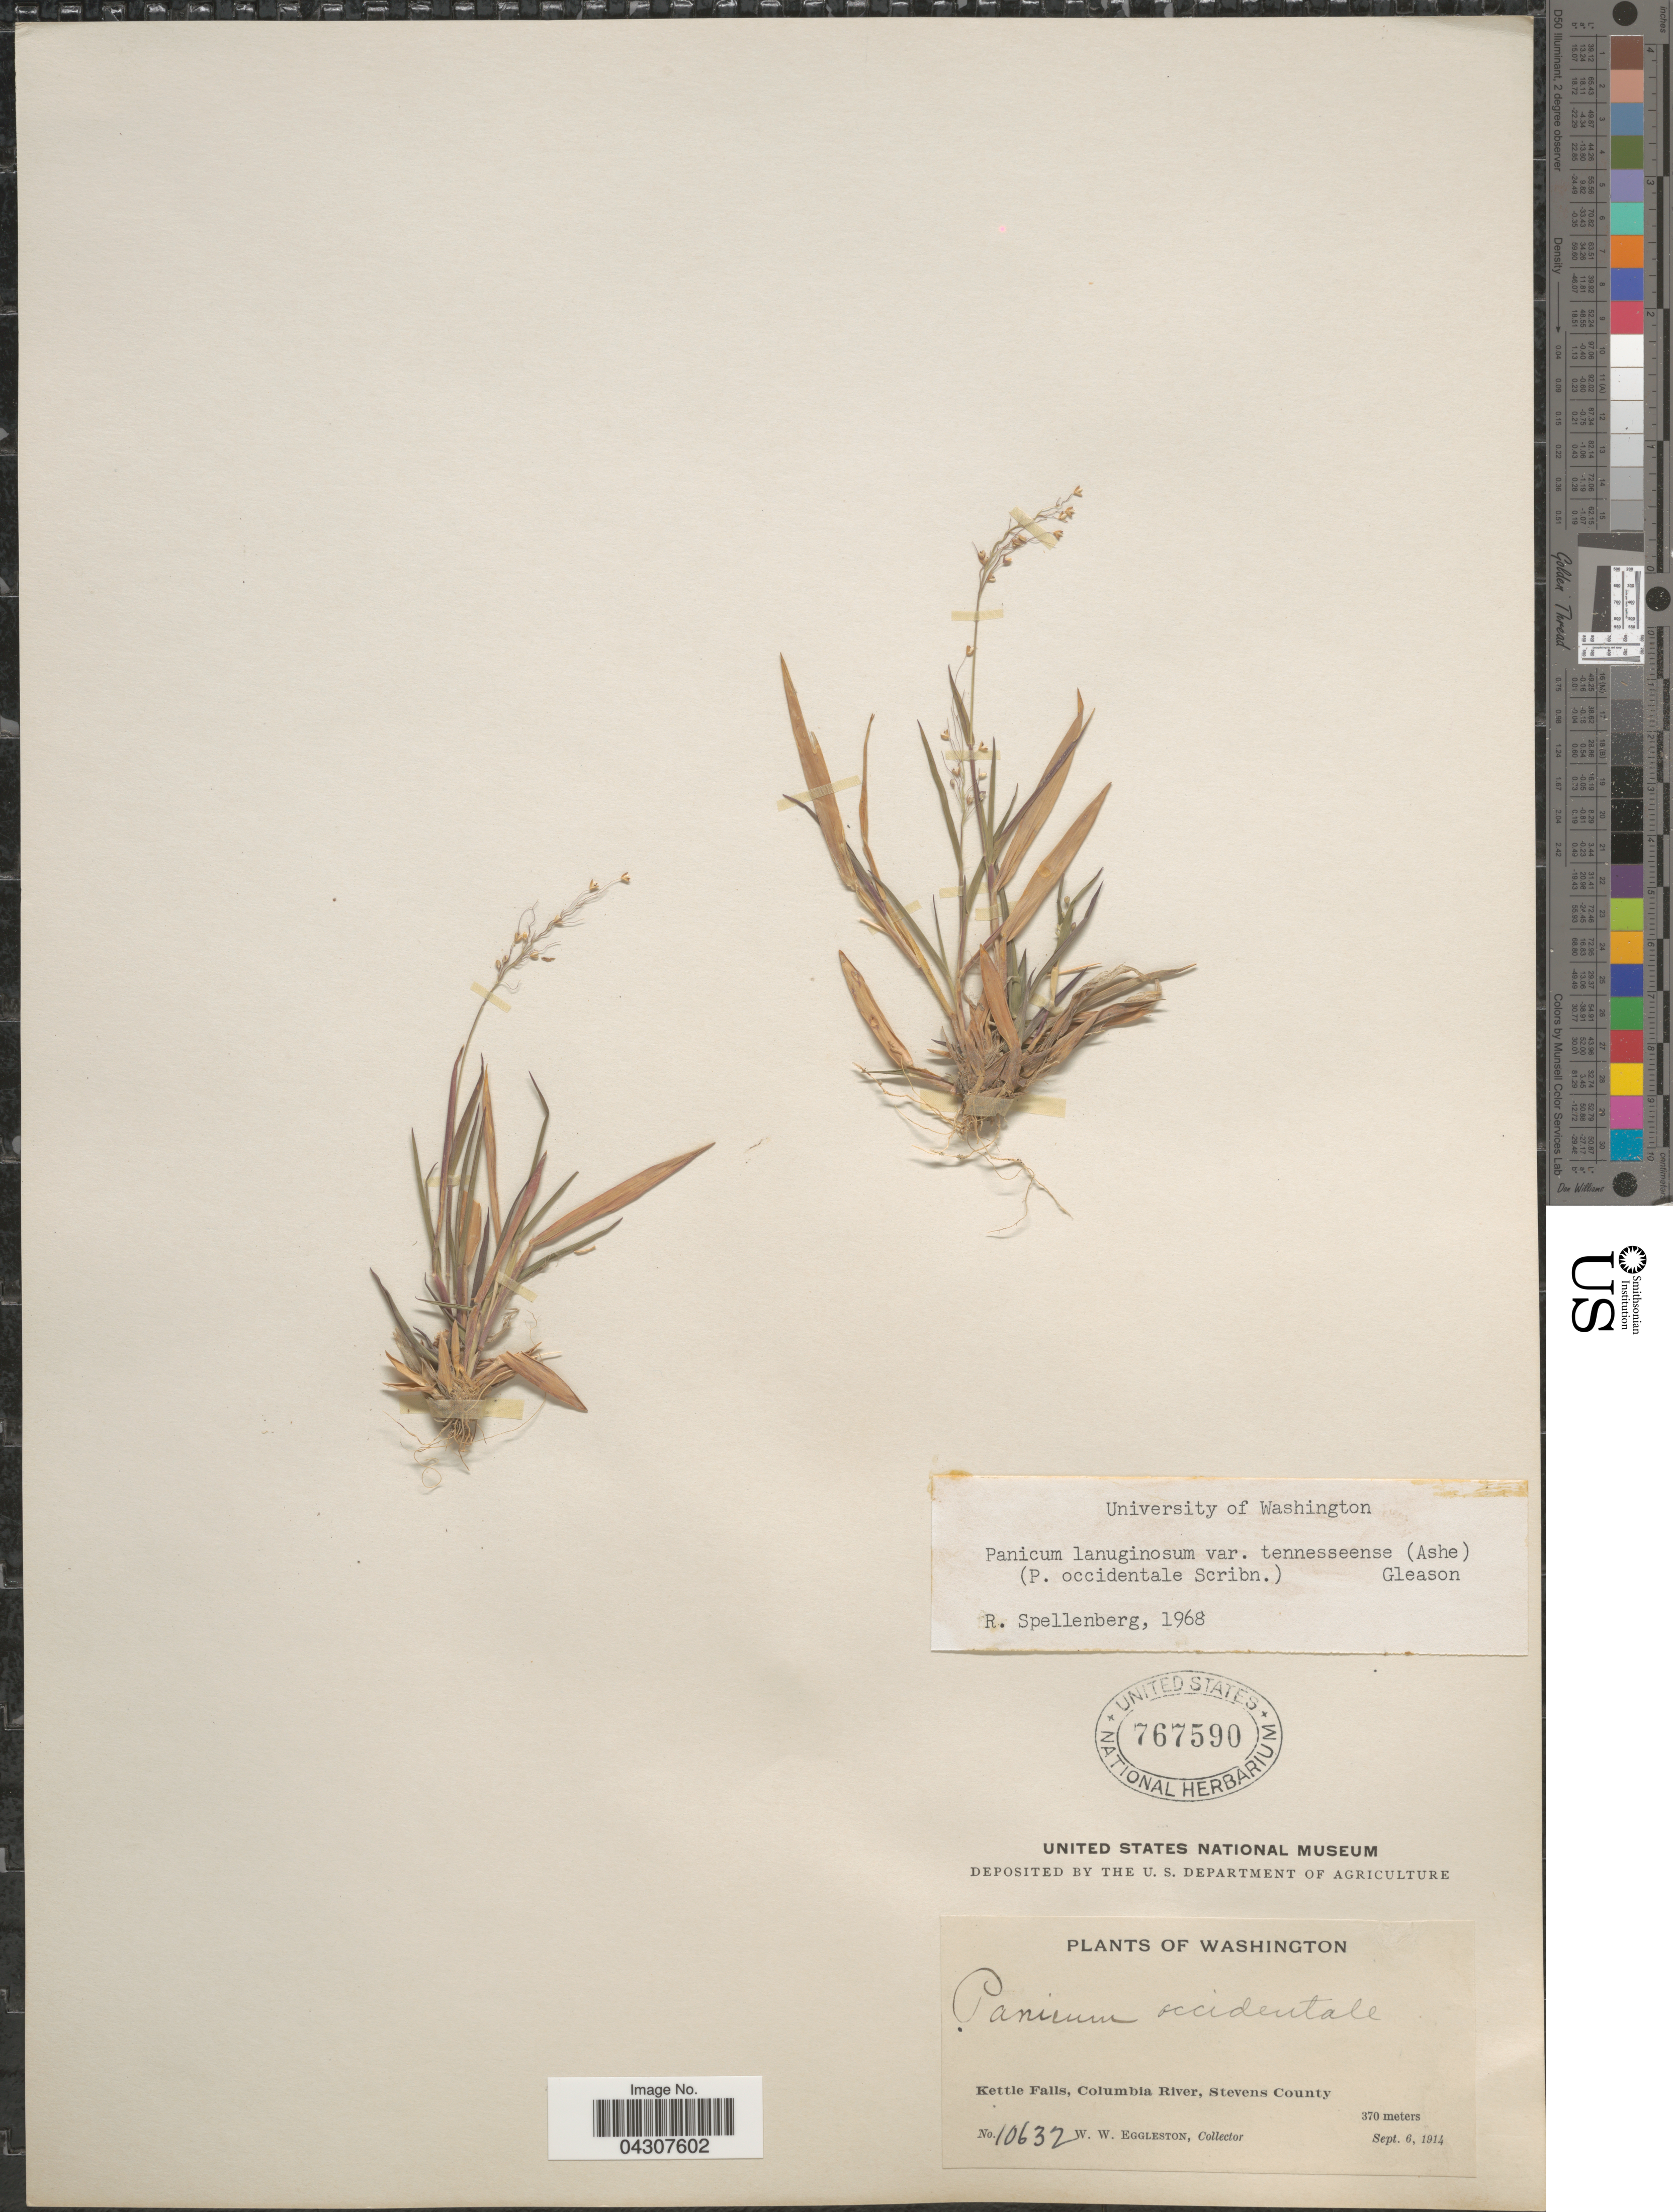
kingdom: Plantae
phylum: Tracheophyta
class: Liliopsida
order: Poales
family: Poaceae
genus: Dichanthelium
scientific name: Dichanthelium acuminatum var. acuminatum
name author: (Sw.) Gould & C.A. Clark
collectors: W. W. Eggleston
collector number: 10632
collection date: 1914-09-06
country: United States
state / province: Washington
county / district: Stevens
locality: Kettle Falls, Columbia River, Stevens County.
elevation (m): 370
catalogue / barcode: US 767590